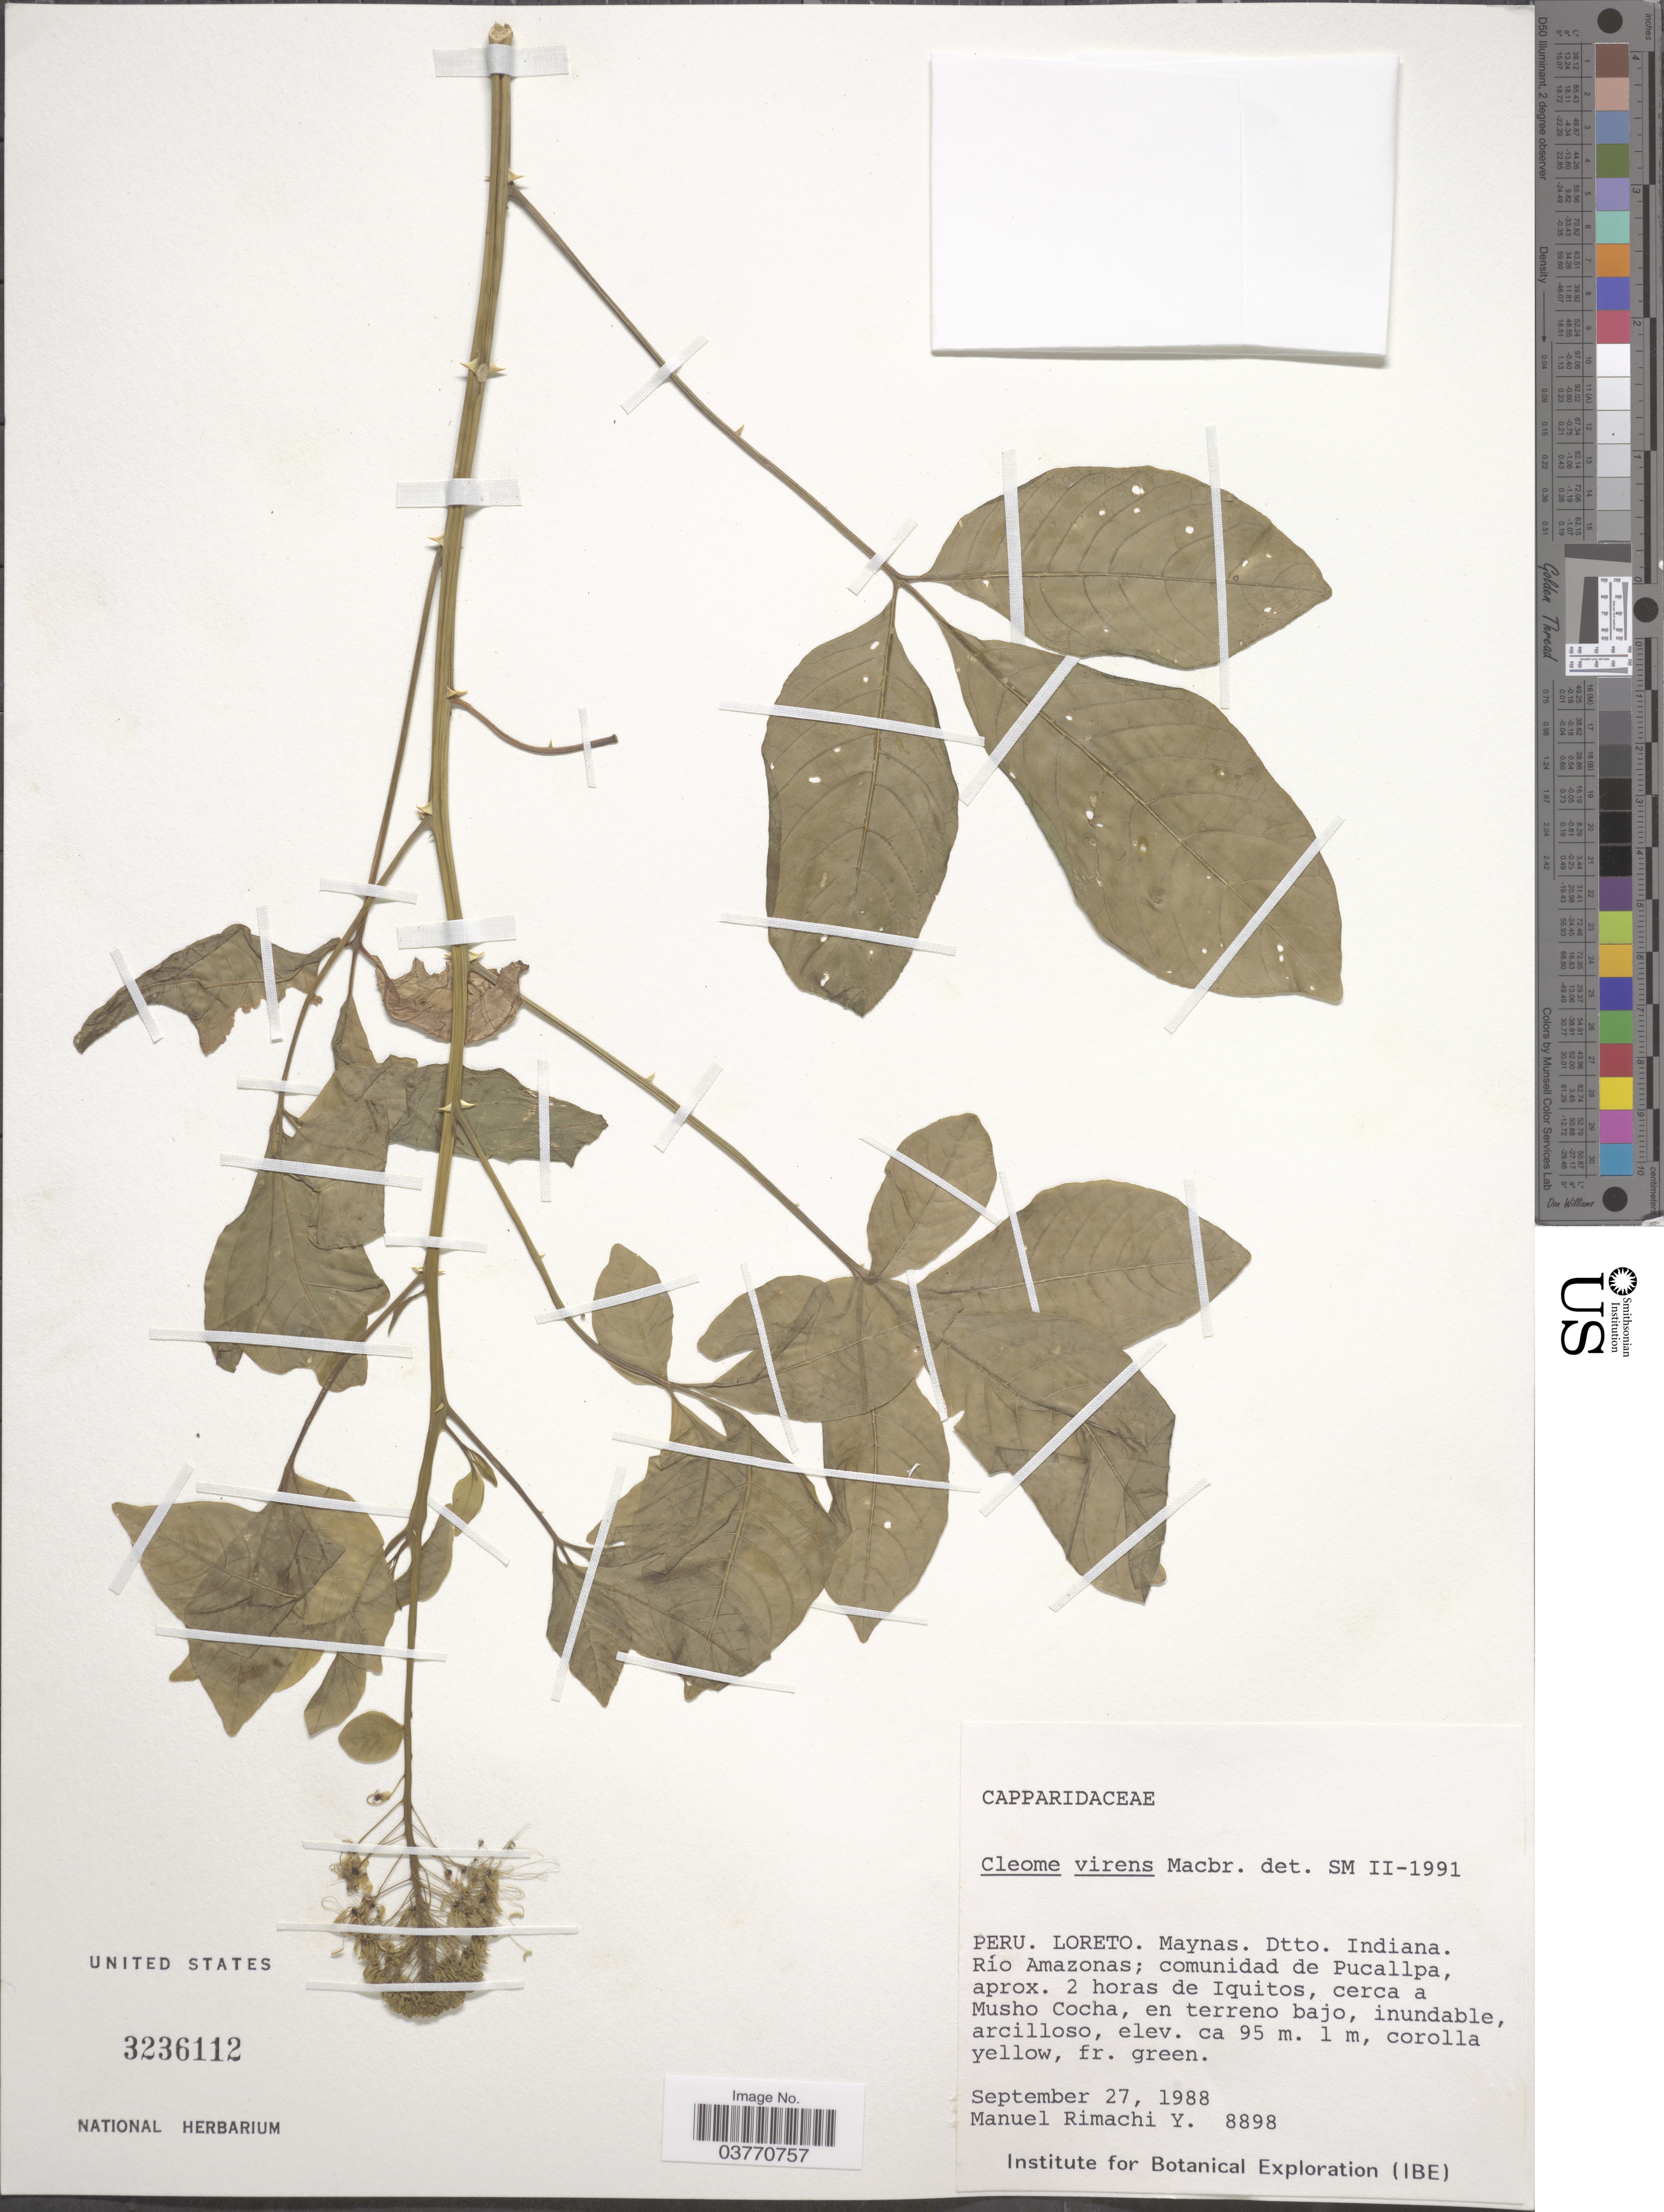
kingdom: Plantae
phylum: Tracheophyta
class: Magnoliopsida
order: Brassicales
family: Cleomaceae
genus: Tarenaya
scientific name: Tarenaya virens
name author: (J.F. Macbr.) Soares Neto & Roalson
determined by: Strong, M. T., (US), Smithsonian Institution - National Museum of Natural History (UNITED STATES)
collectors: M. Rimachi Y.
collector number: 8898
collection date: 1988-09-27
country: Peru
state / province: Loreto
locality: Maynas. Dtto. Indiana. Río Amazonas; comunidad de Pucallpa, aprox. 2 horas de Iquitos, cerca a Musho Cocha, en terreno bajo, inundable, arcilloso.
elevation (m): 95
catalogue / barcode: US 3236112